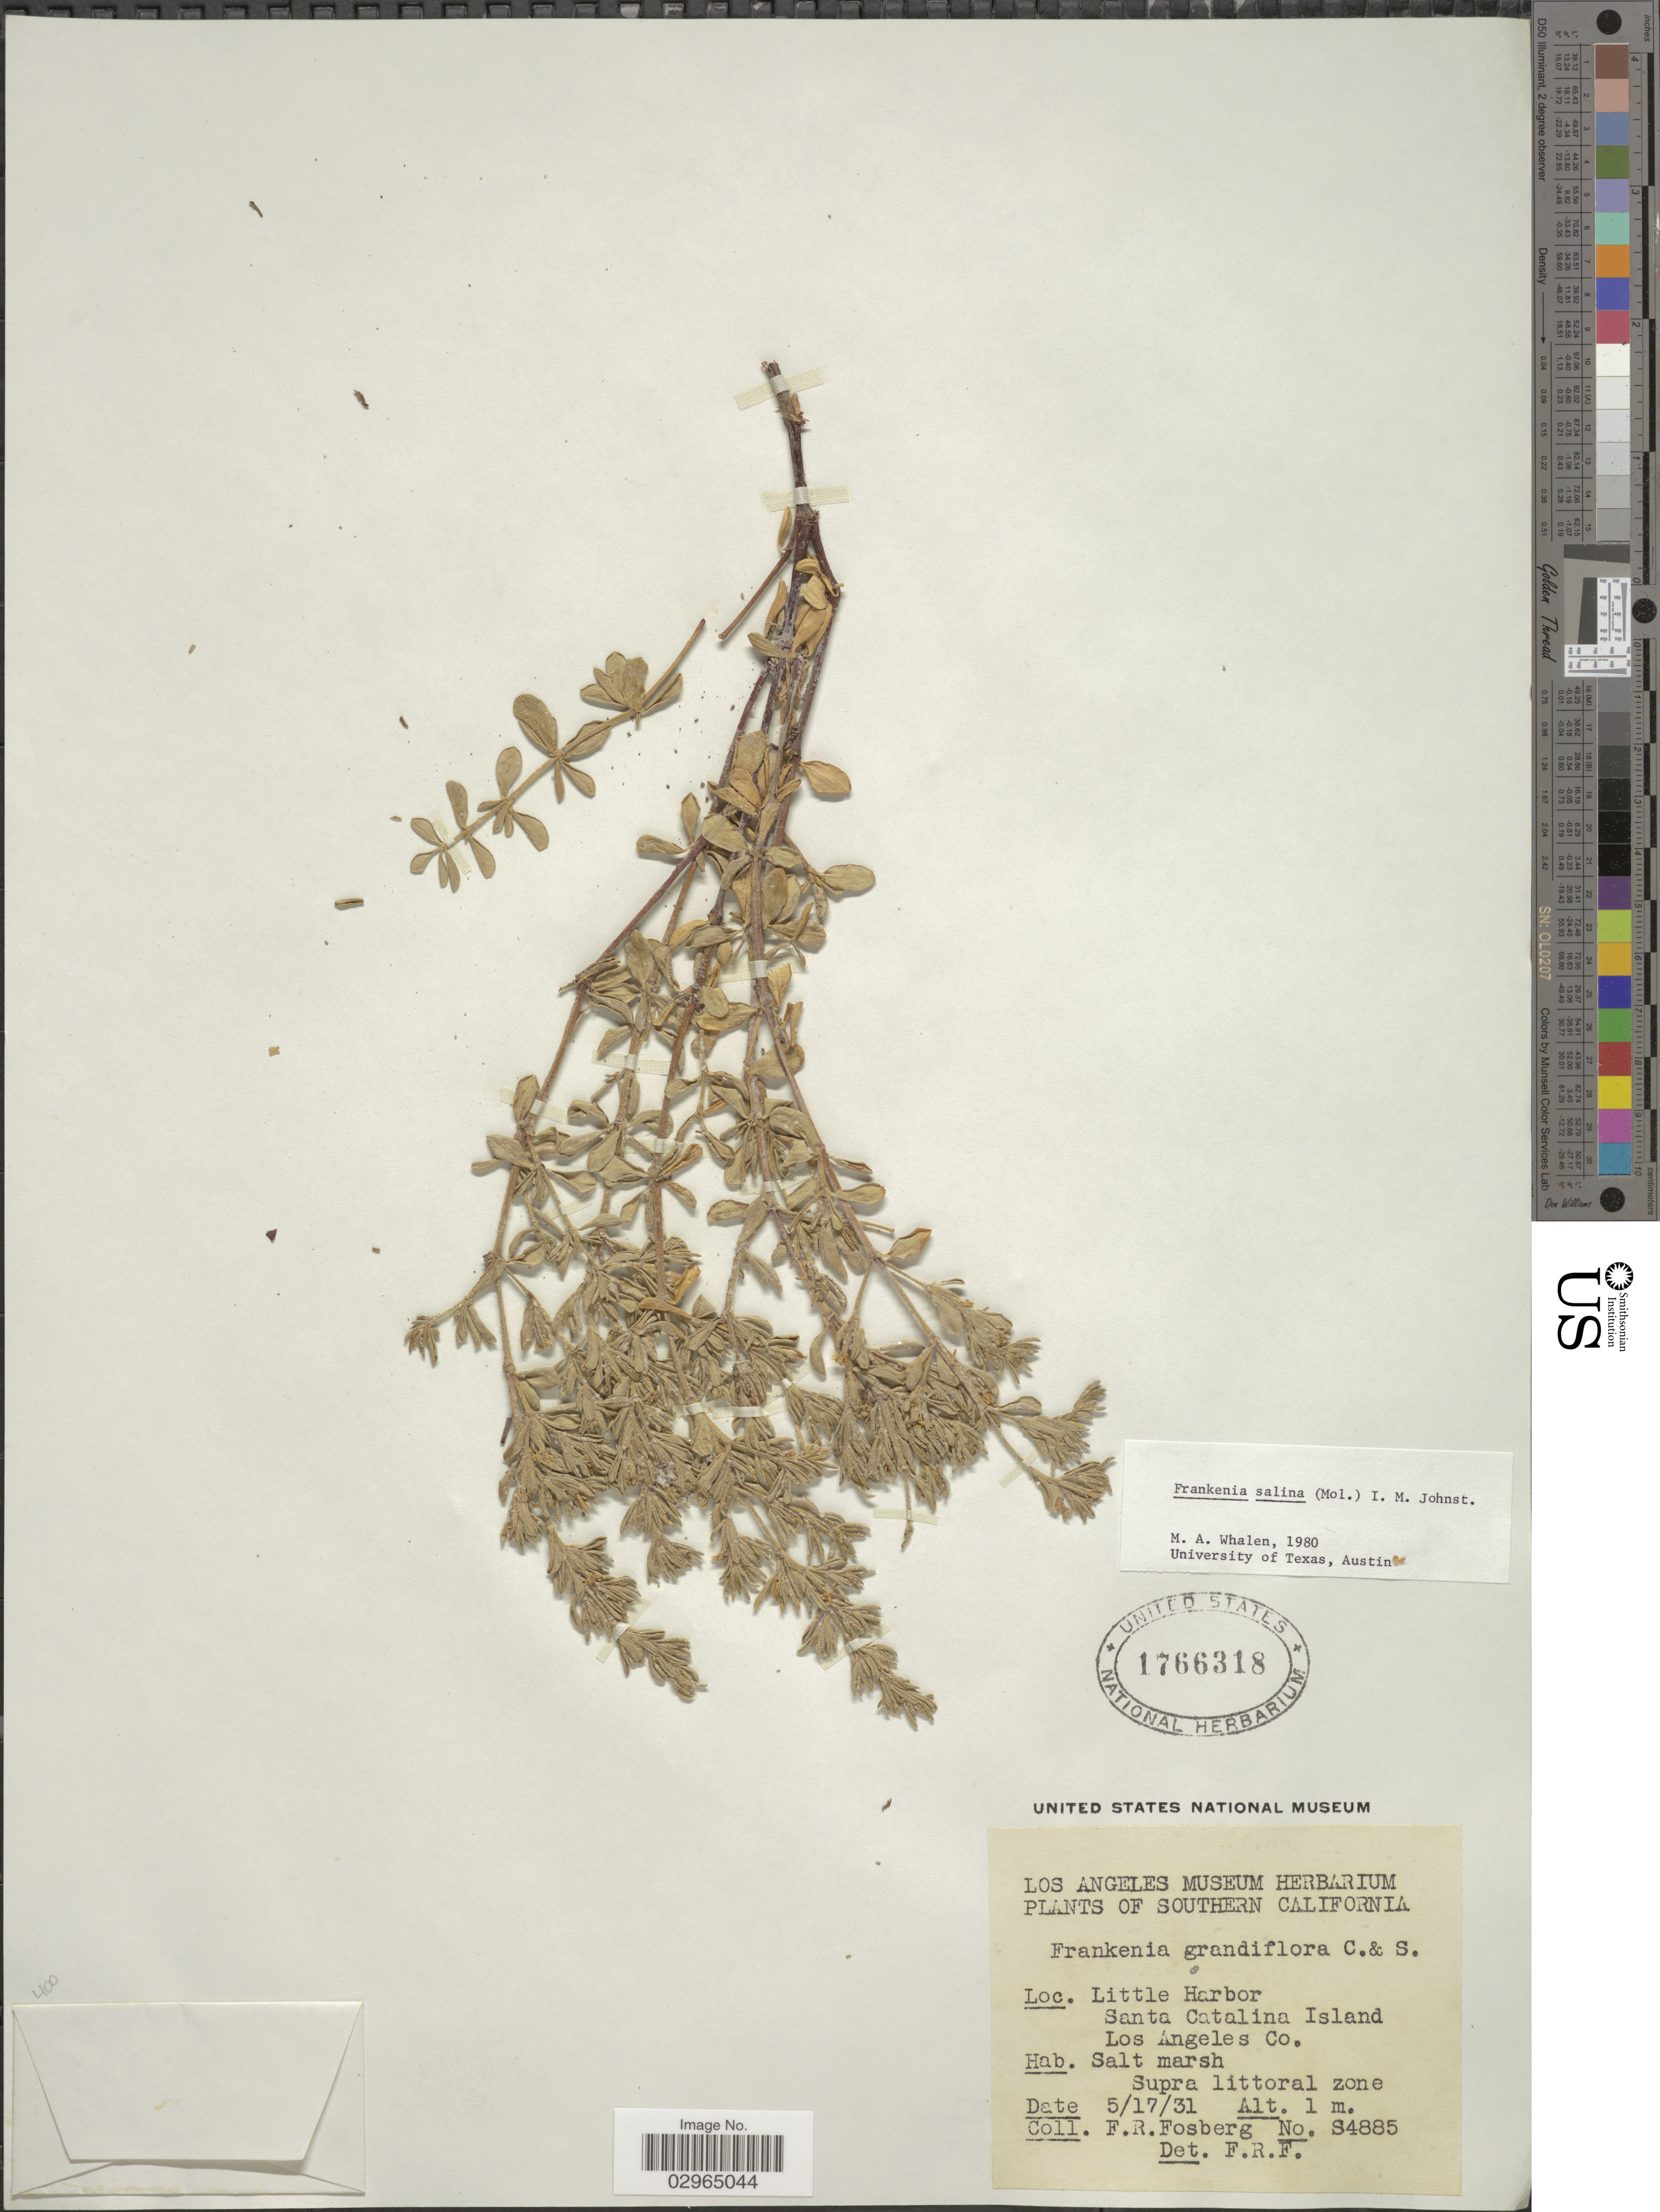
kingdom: Plantae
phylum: Tracheophyta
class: Magnoliopsida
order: Caryophyllales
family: Frankeniaceae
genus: Frankenia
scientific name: Frankenia salina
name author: (Molina) I.M. Johnst.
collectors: F. R. Fosberg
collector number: S4885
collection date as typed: Transcribed d/m/y: 17/5/31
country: United States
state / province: California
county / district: Los Angeles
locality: Southern California. Little Harbor. Santa Catalina Island. Los Angeles Co. Salt marsh. Supra littoral zone.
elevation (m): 1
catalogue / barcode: US 1766318